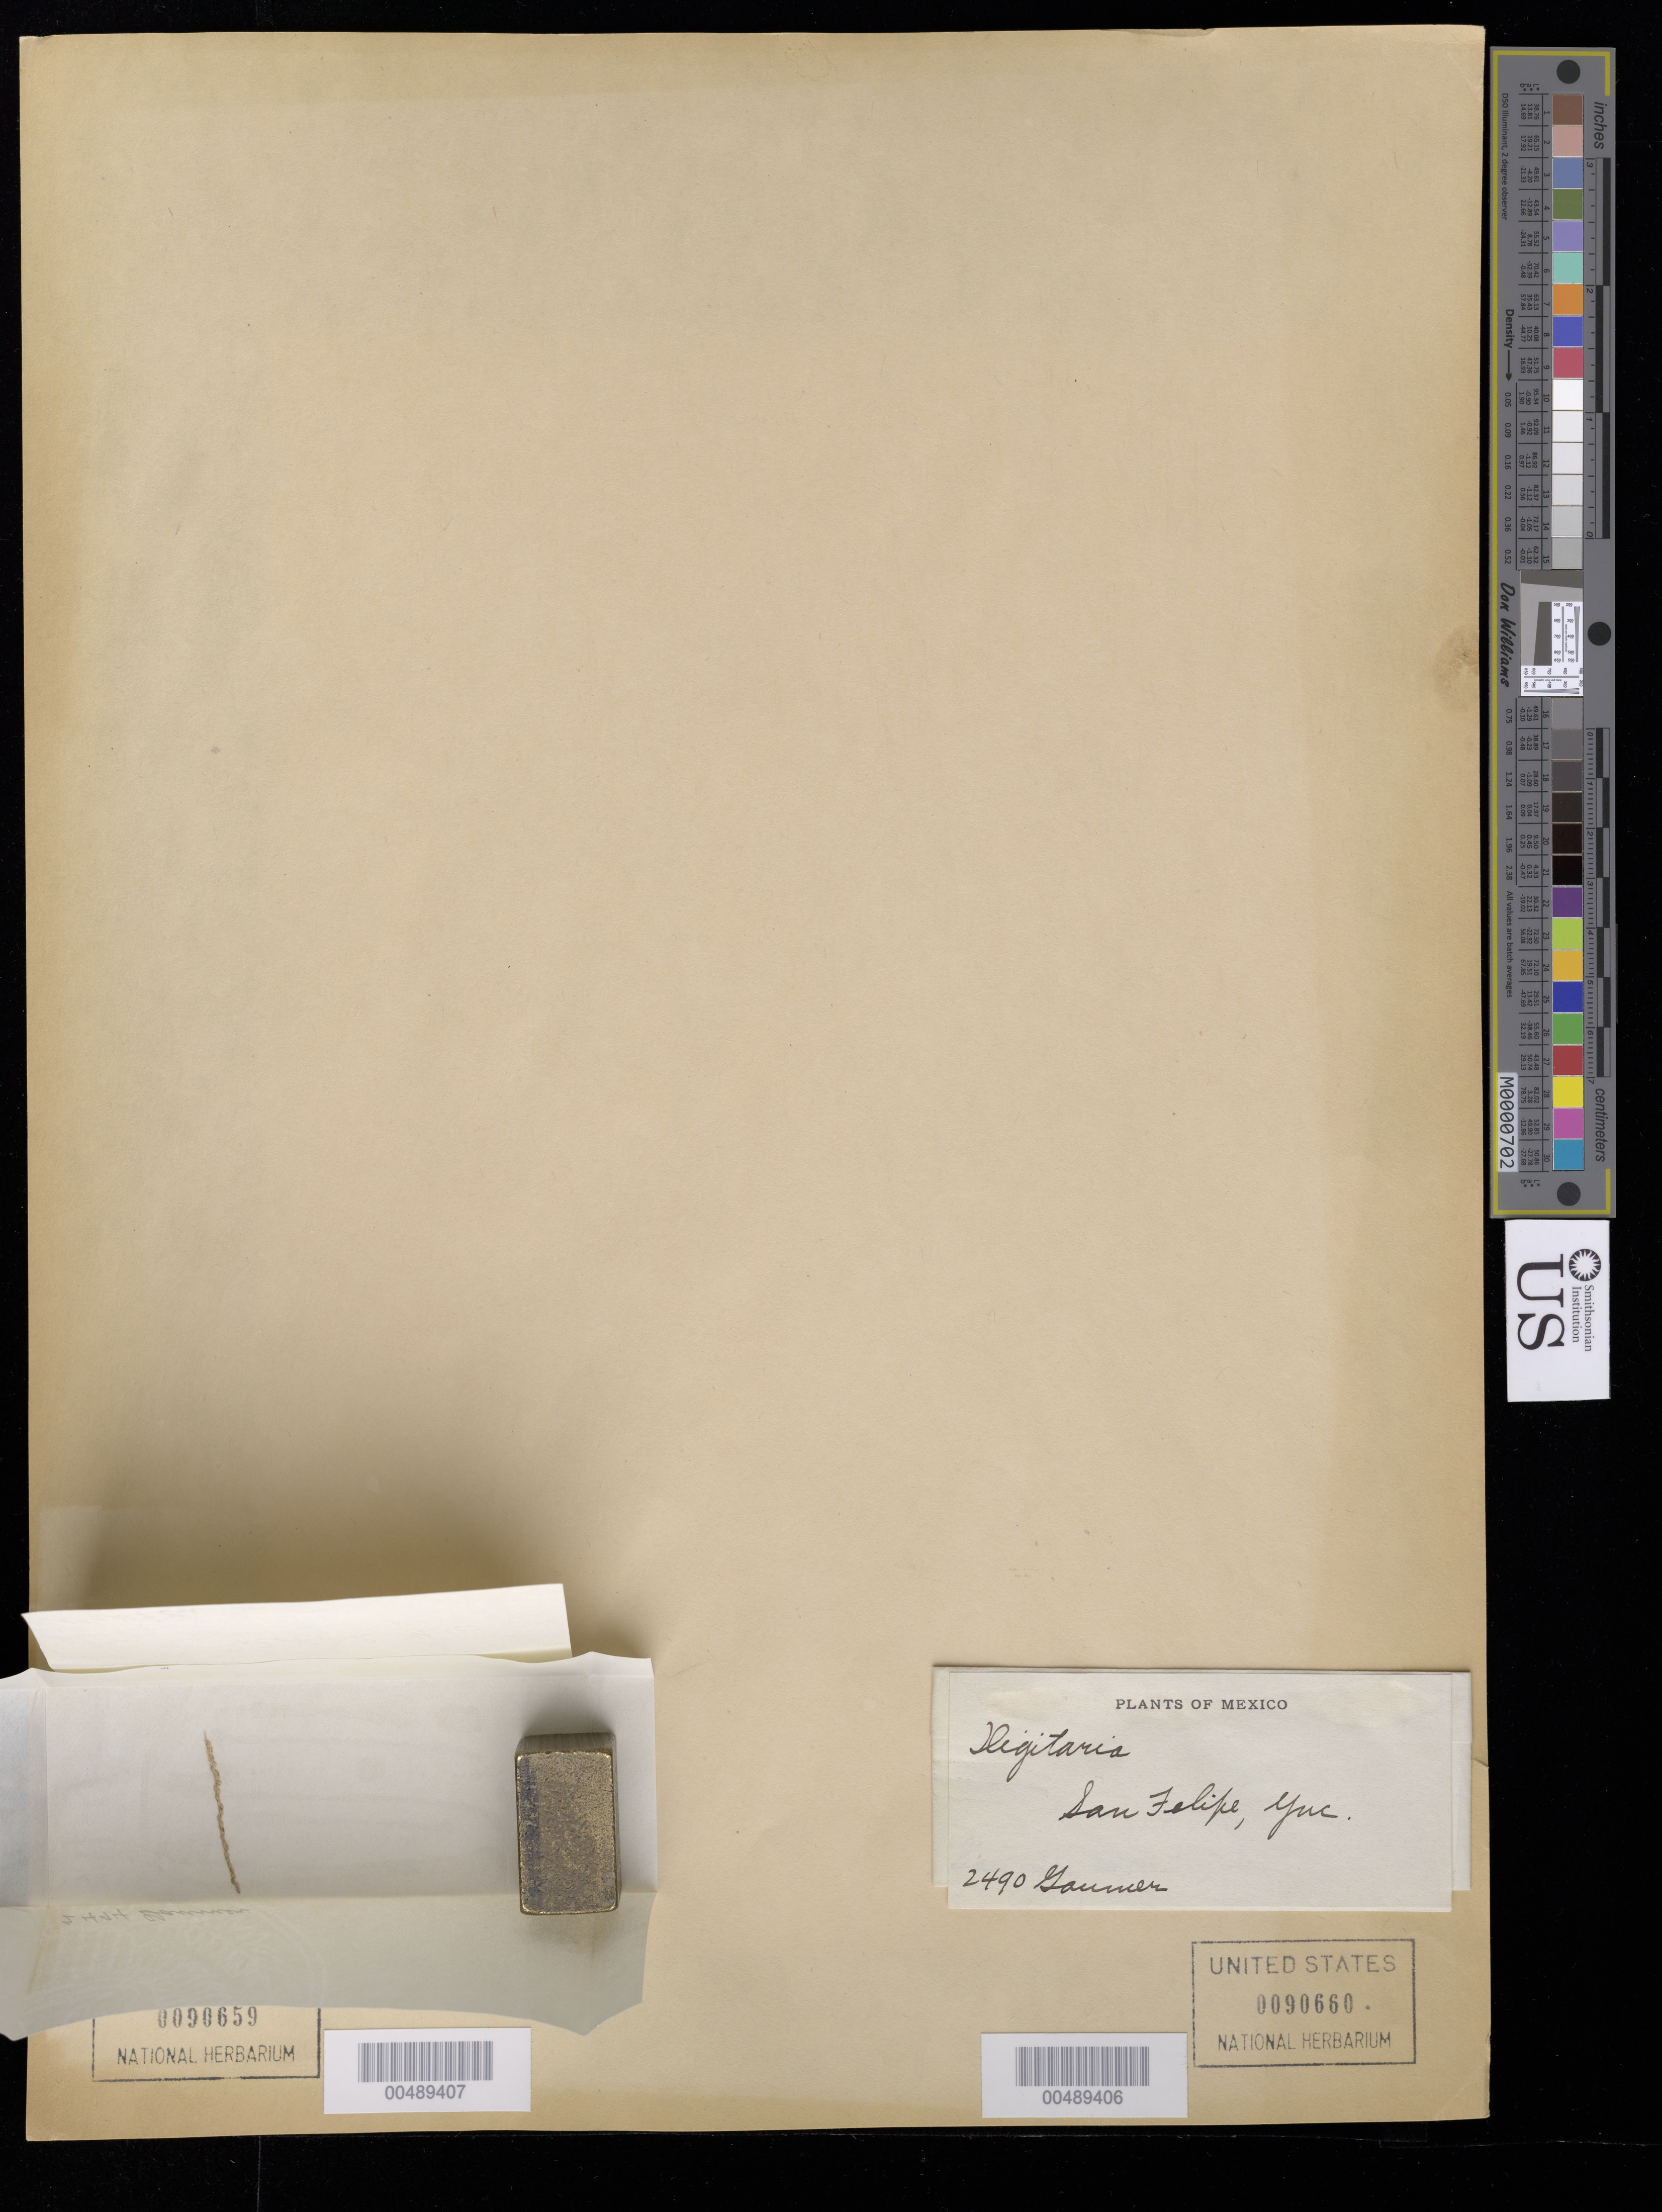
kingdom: Plantae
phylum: Tracheophyta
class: Liliopsida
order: Poales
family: Poaceae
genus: Digitaria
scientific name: Digitaria sp.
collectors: G. F. Gaumer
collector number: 2494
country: Mexico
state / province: Yucatan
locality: Pacoboch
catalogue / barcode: US 90659